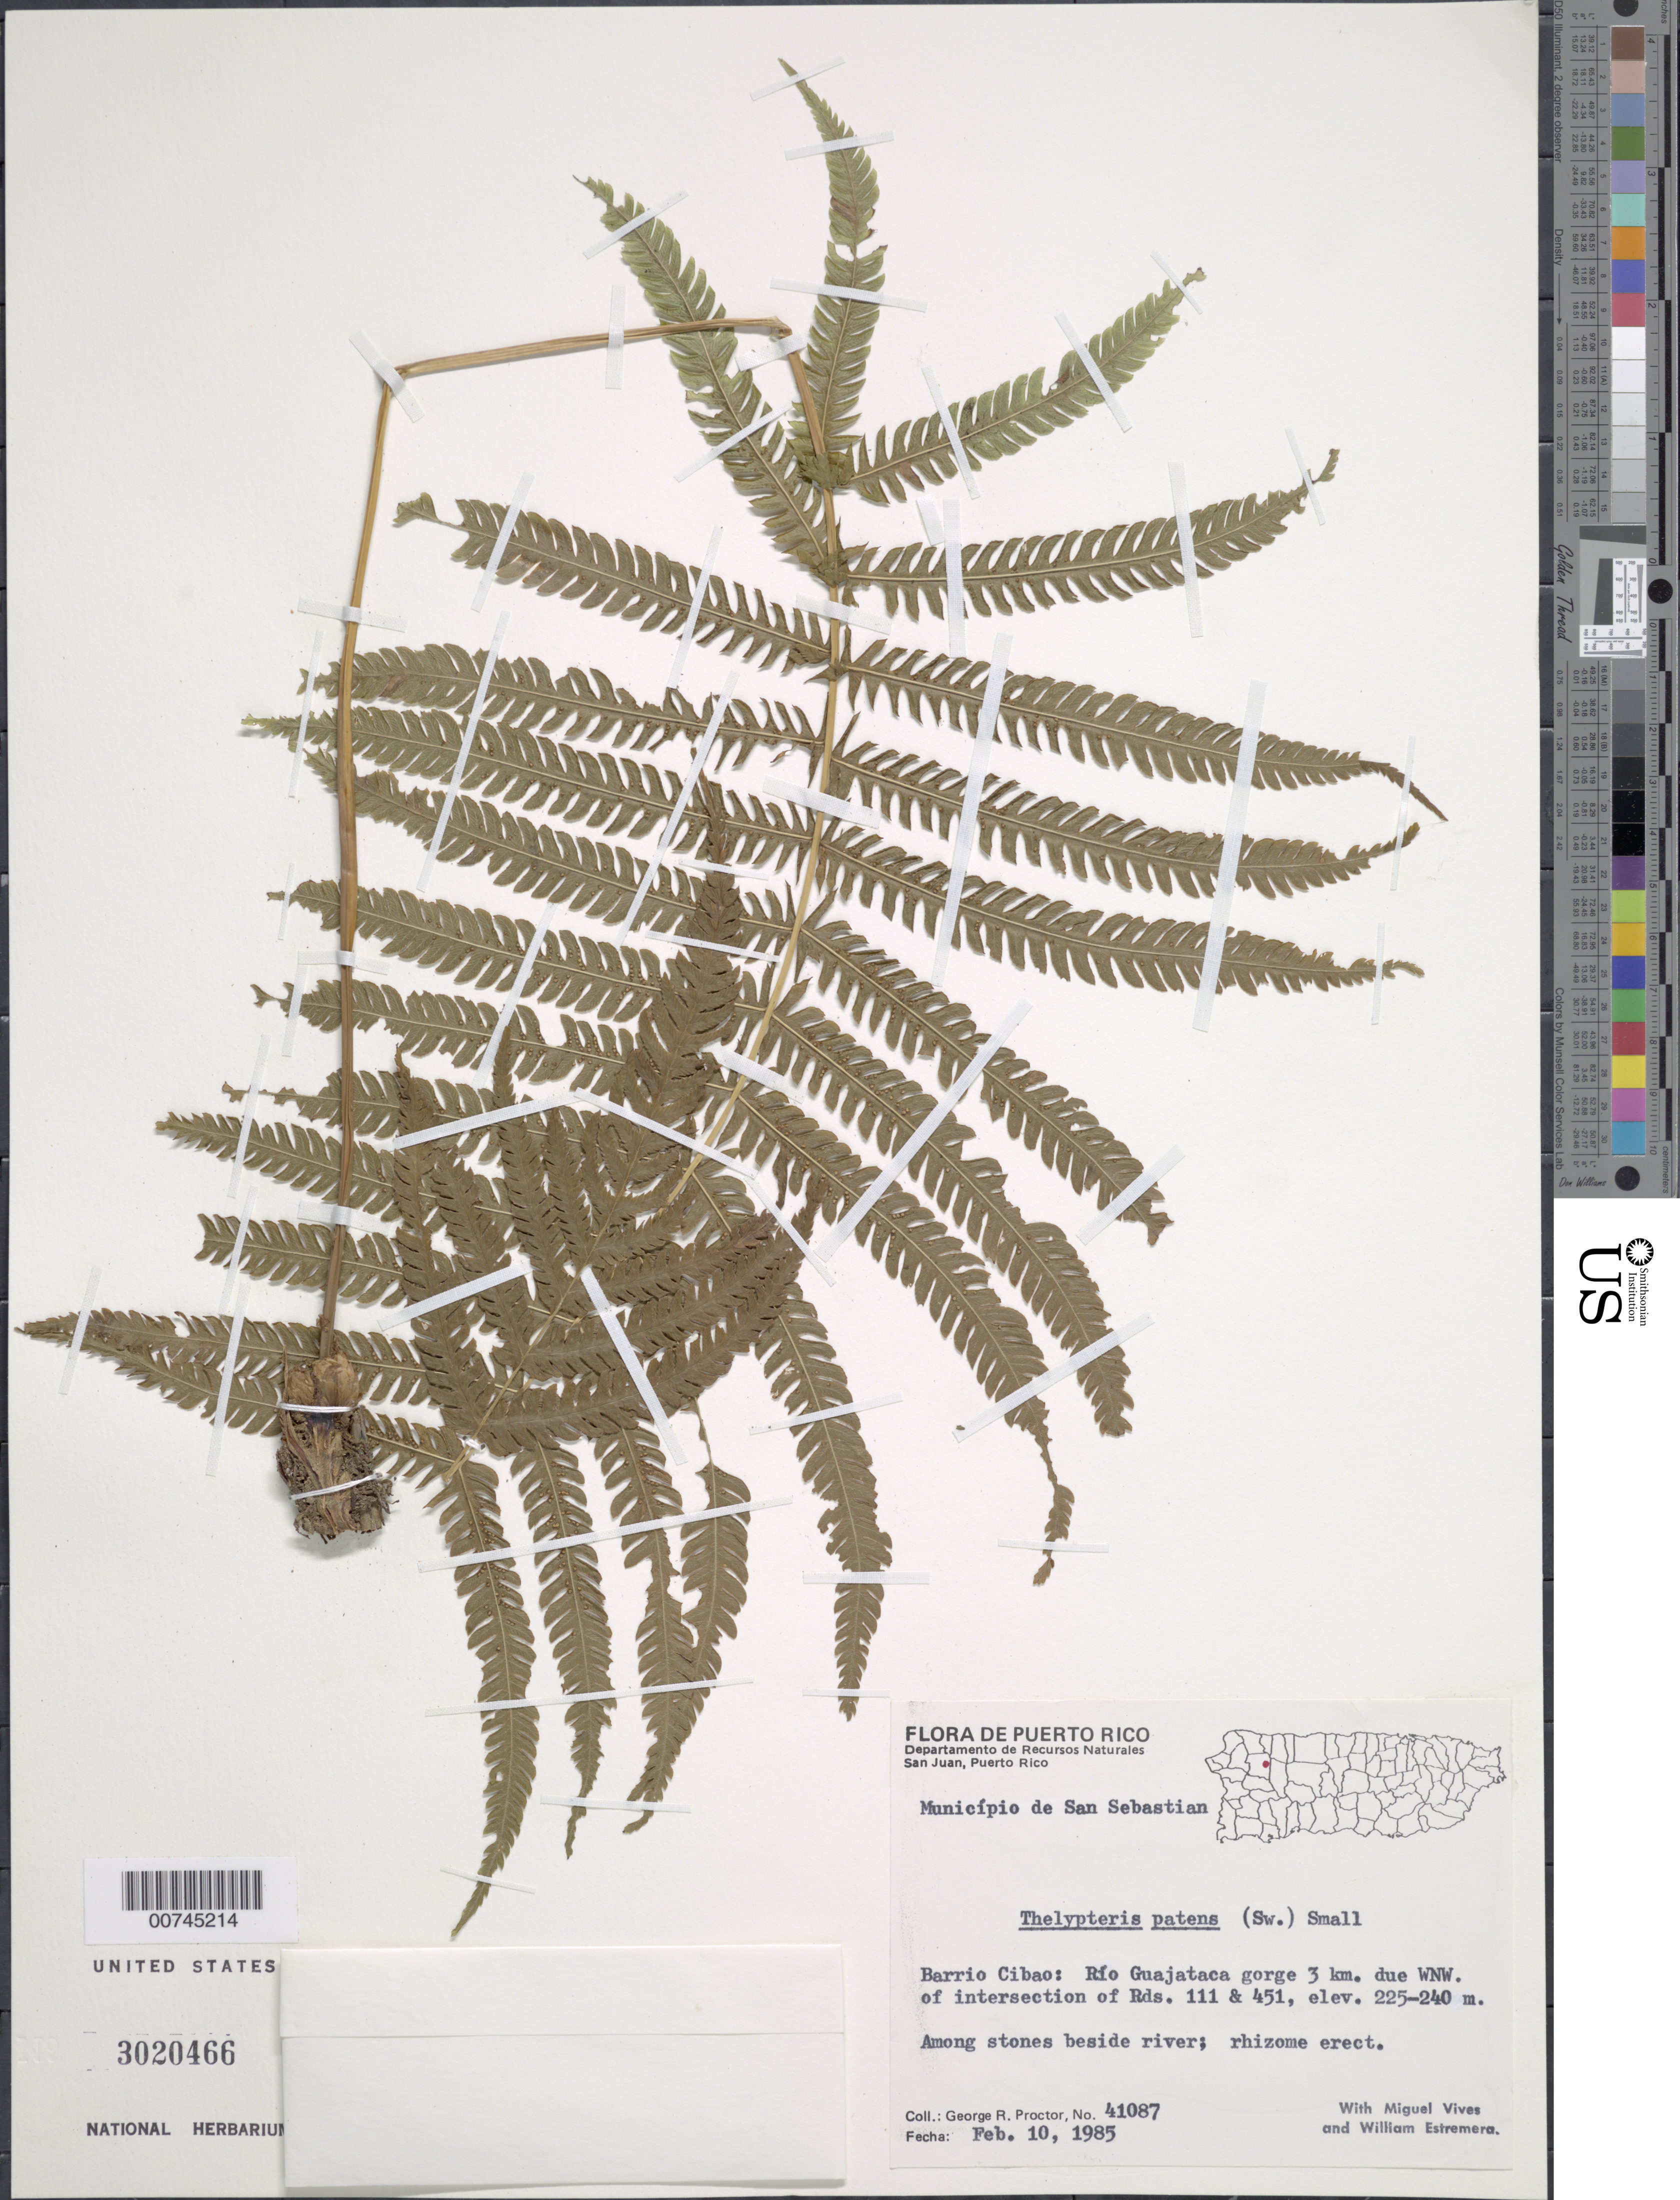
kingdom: Plantae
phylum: Tracheophyta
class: Polypodiopsida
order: Polypodiales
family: Thelypteridaceae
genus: Christella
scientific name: Christella patens var. patens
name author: (Sw.) Holttum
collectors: G. R. Proctor, M. Vives & W. Estremera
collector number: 41087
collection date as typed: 10 Feb 1985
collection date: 1985-02-10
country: Puerto Rico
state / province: San Sebastián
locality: Barrio Cibao: Río Guajataca gorge 3 km due WNW of intersection of Rds. 111 & 451. Municipio de San Sebastian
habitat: Among stones beside river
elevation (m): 225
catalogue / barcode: US 3020466